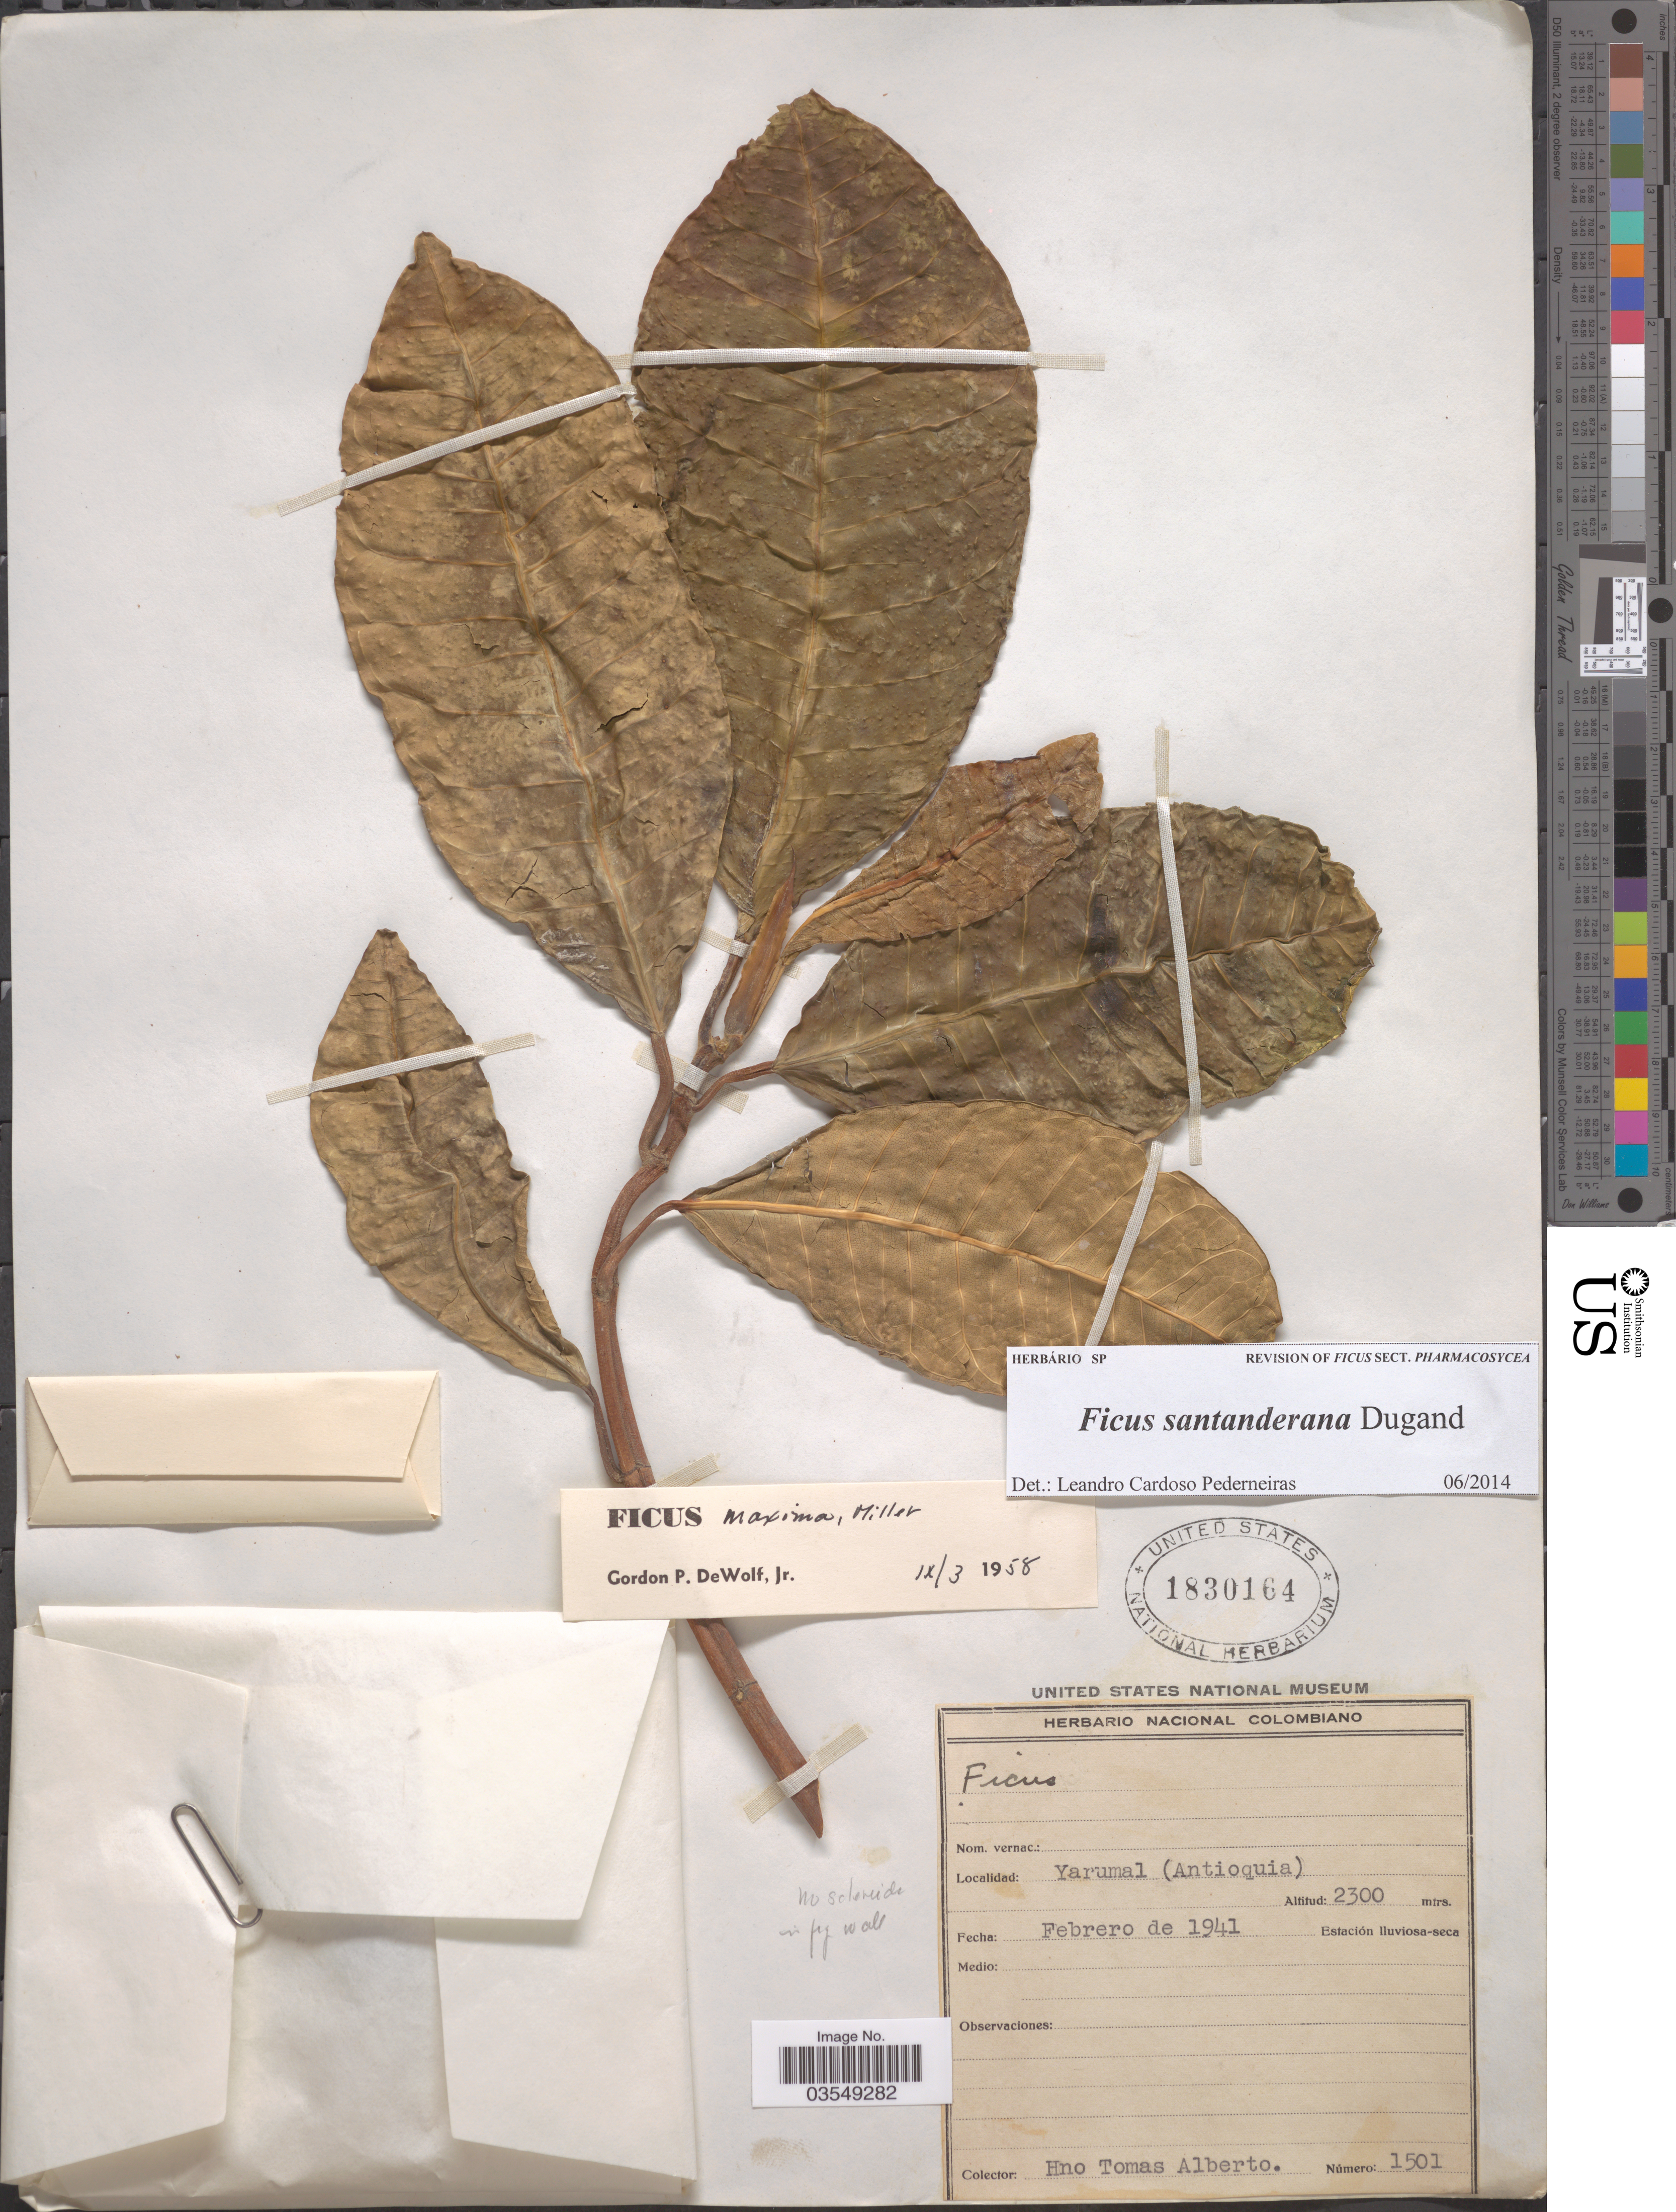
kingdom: Plantae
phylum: Tracheophyta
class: Magnoliopsida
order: Rosales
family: Moraceae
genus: Ficus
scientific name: Ficus santanderana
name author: Dugand G.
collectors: H. Tomas Alb.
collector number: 1501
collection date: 1941-02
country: Colombia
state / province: Antioquia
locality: Yarumal.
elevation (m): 2300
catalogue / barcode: US 1830164